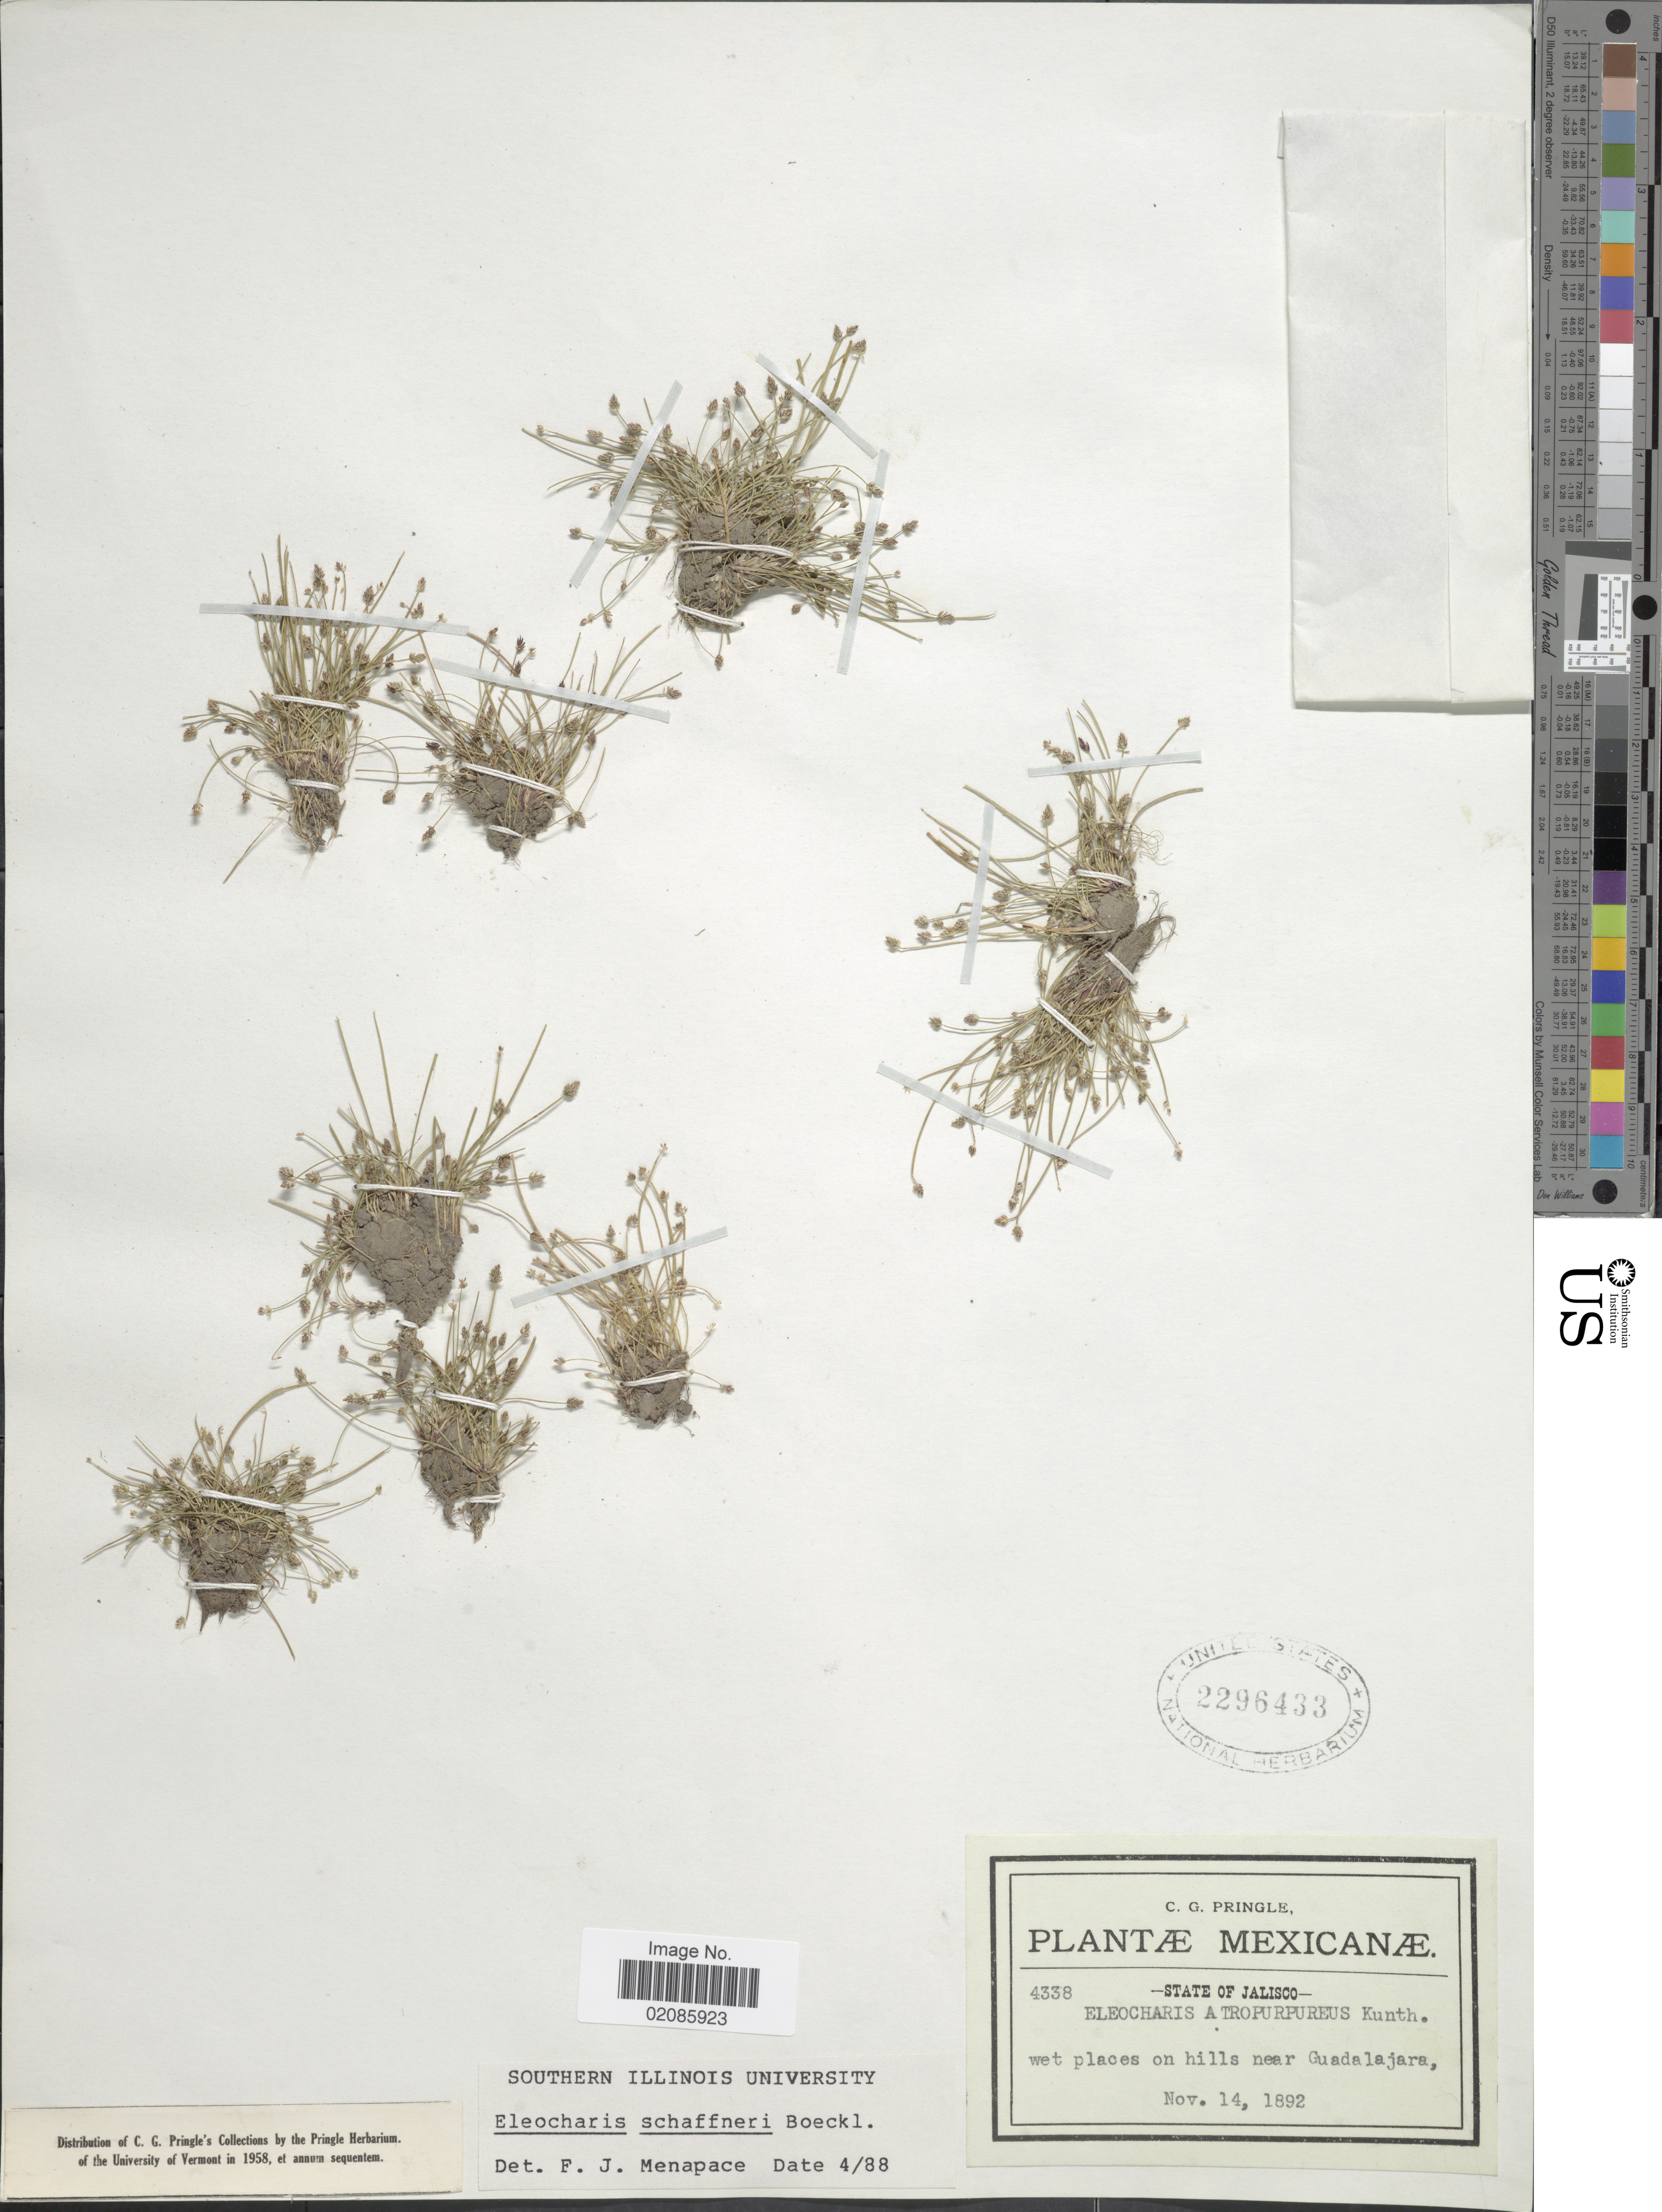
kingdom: Plantae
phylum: Tracheophyta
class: Liliopsida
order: Poales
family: Cyperaceae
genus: Eleocharis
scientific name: Eleocharis schaffneri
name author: Boeckeler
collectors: C. G. Pringle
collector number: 4338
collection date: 1892-11-14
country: Mexico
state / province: Jalisco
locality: State of Jalisco. Wet places on hills near Guadalajara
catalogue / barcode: US 2296433